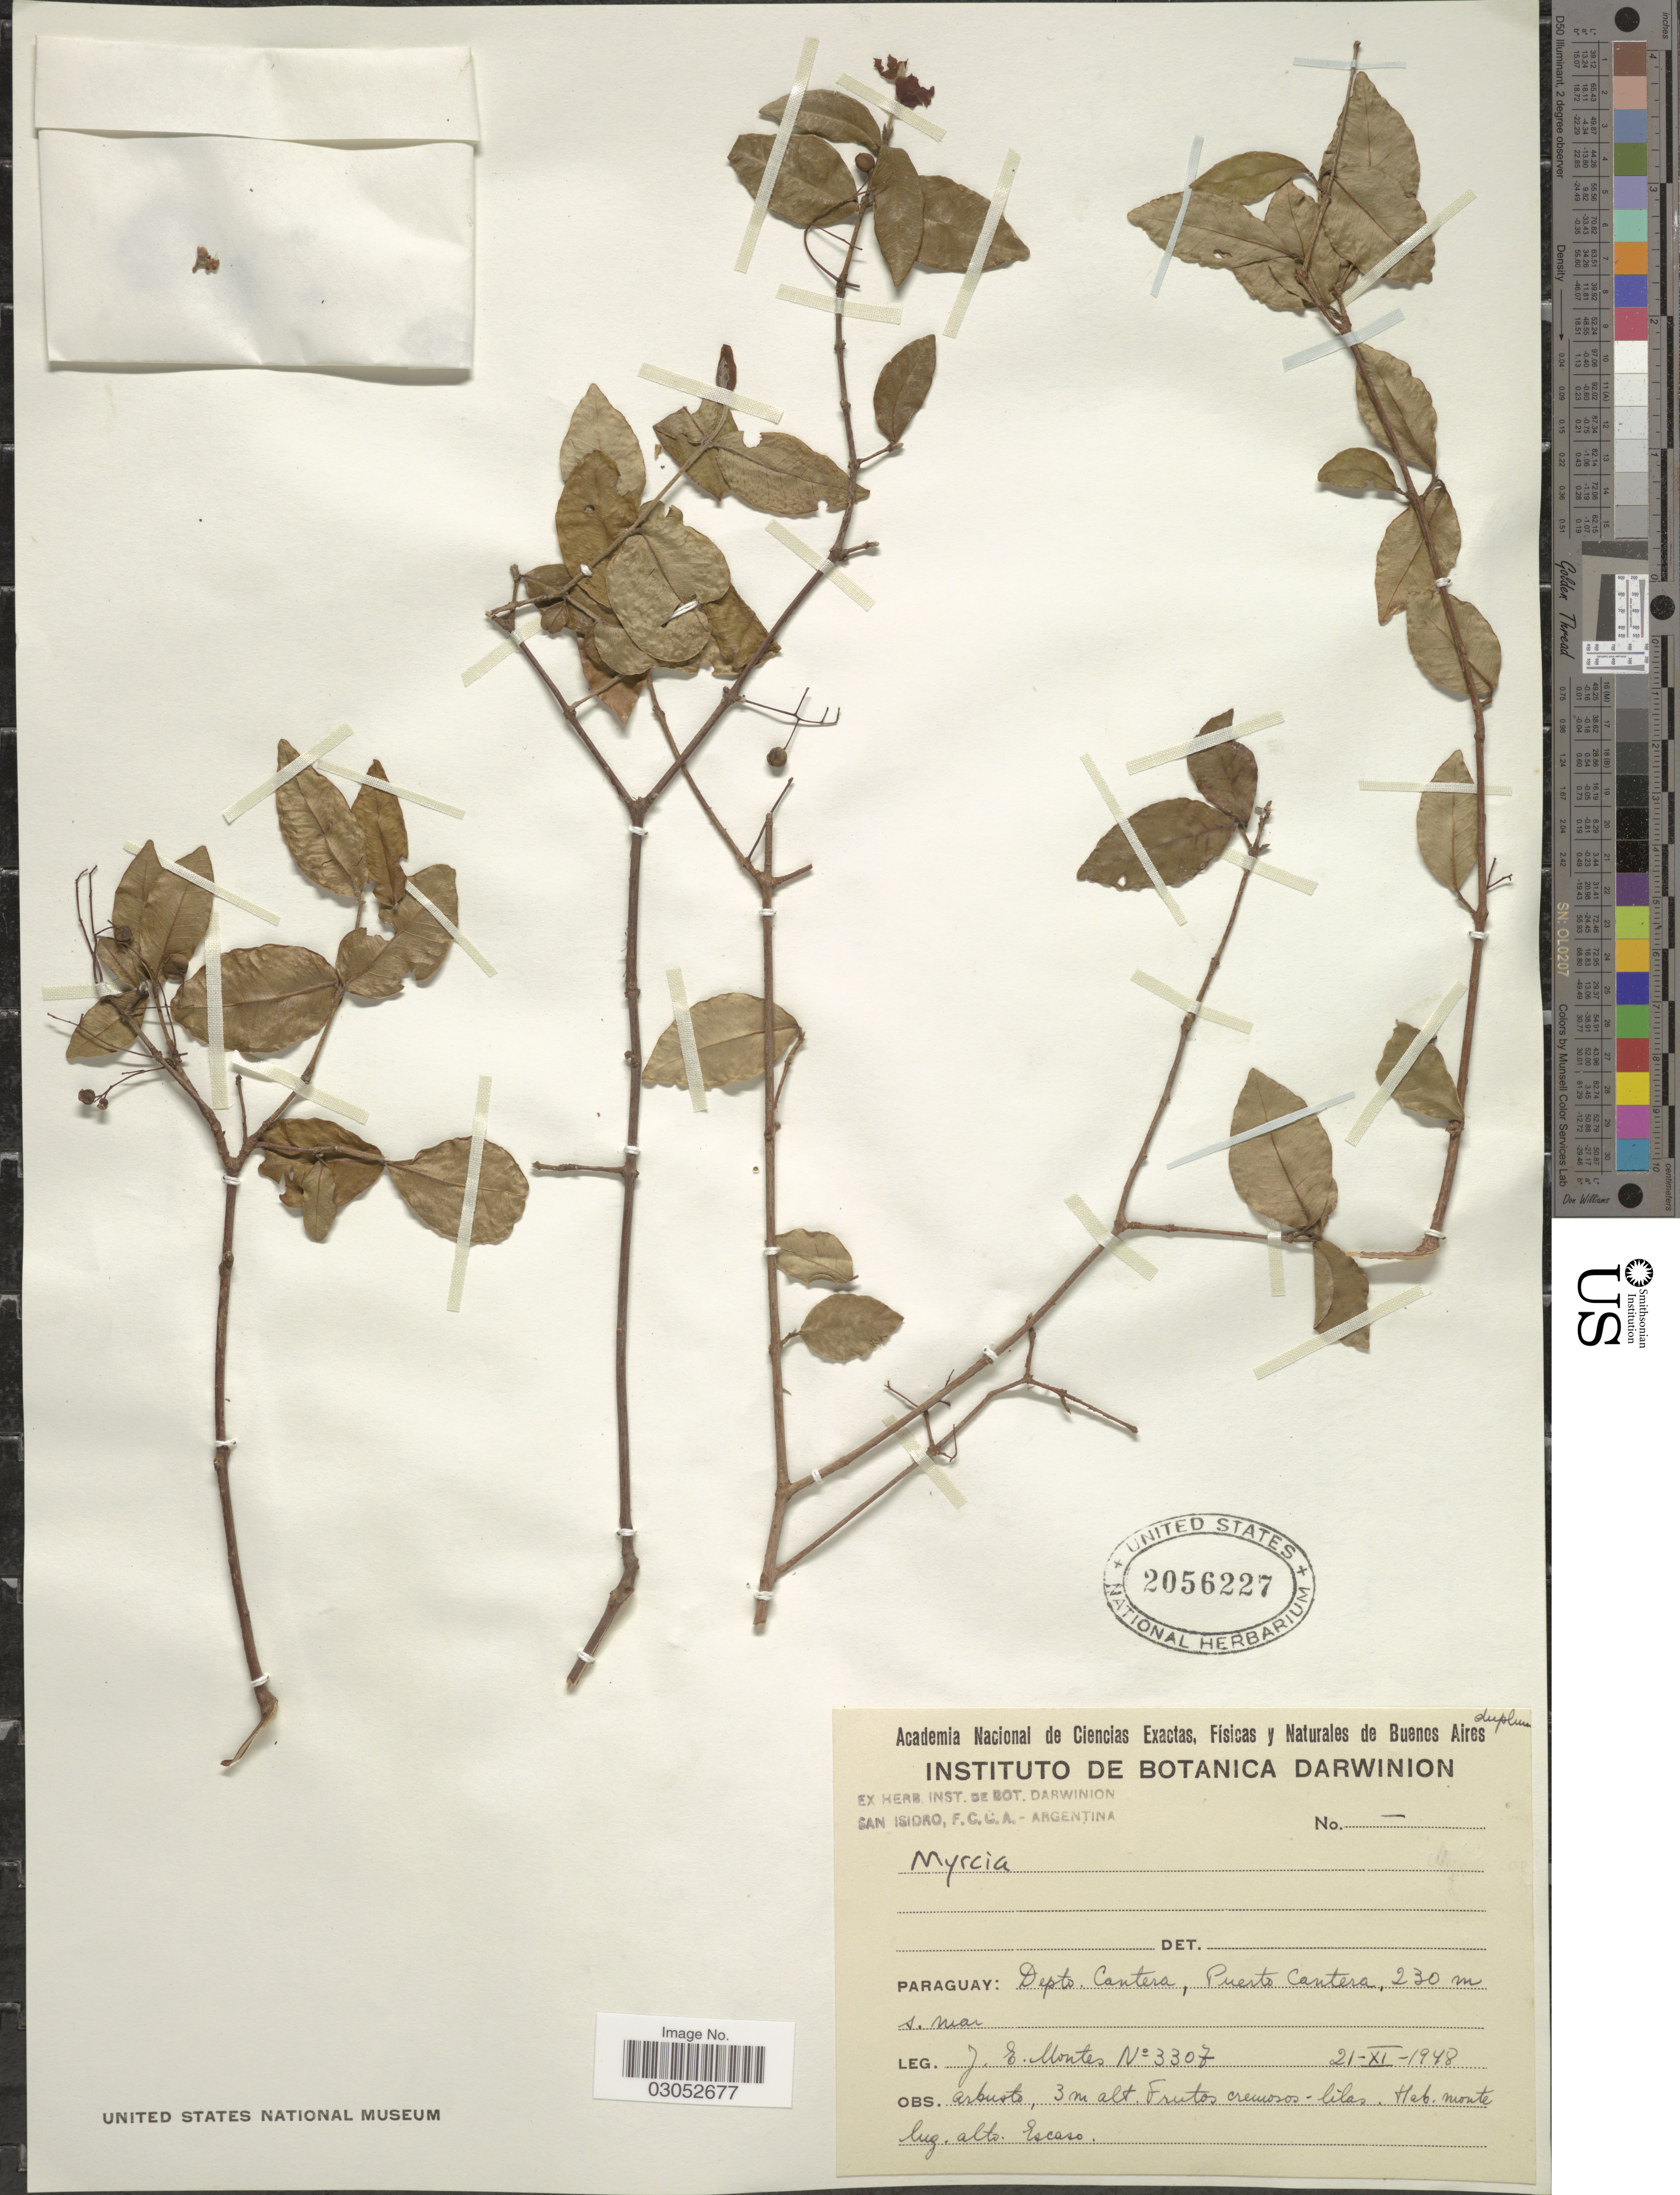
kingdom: Plantae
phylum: Tracheophyta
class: Magnoliopsida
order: Myrtales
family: Myrtaceae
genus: Myrcia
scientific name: Myrcia sp.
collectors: J. E. Montes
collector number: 3307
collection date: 1948-11-21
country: Paraguay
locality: Depto. Cantera, Puerto Cantera.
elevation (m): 230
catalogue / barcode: US 2056227